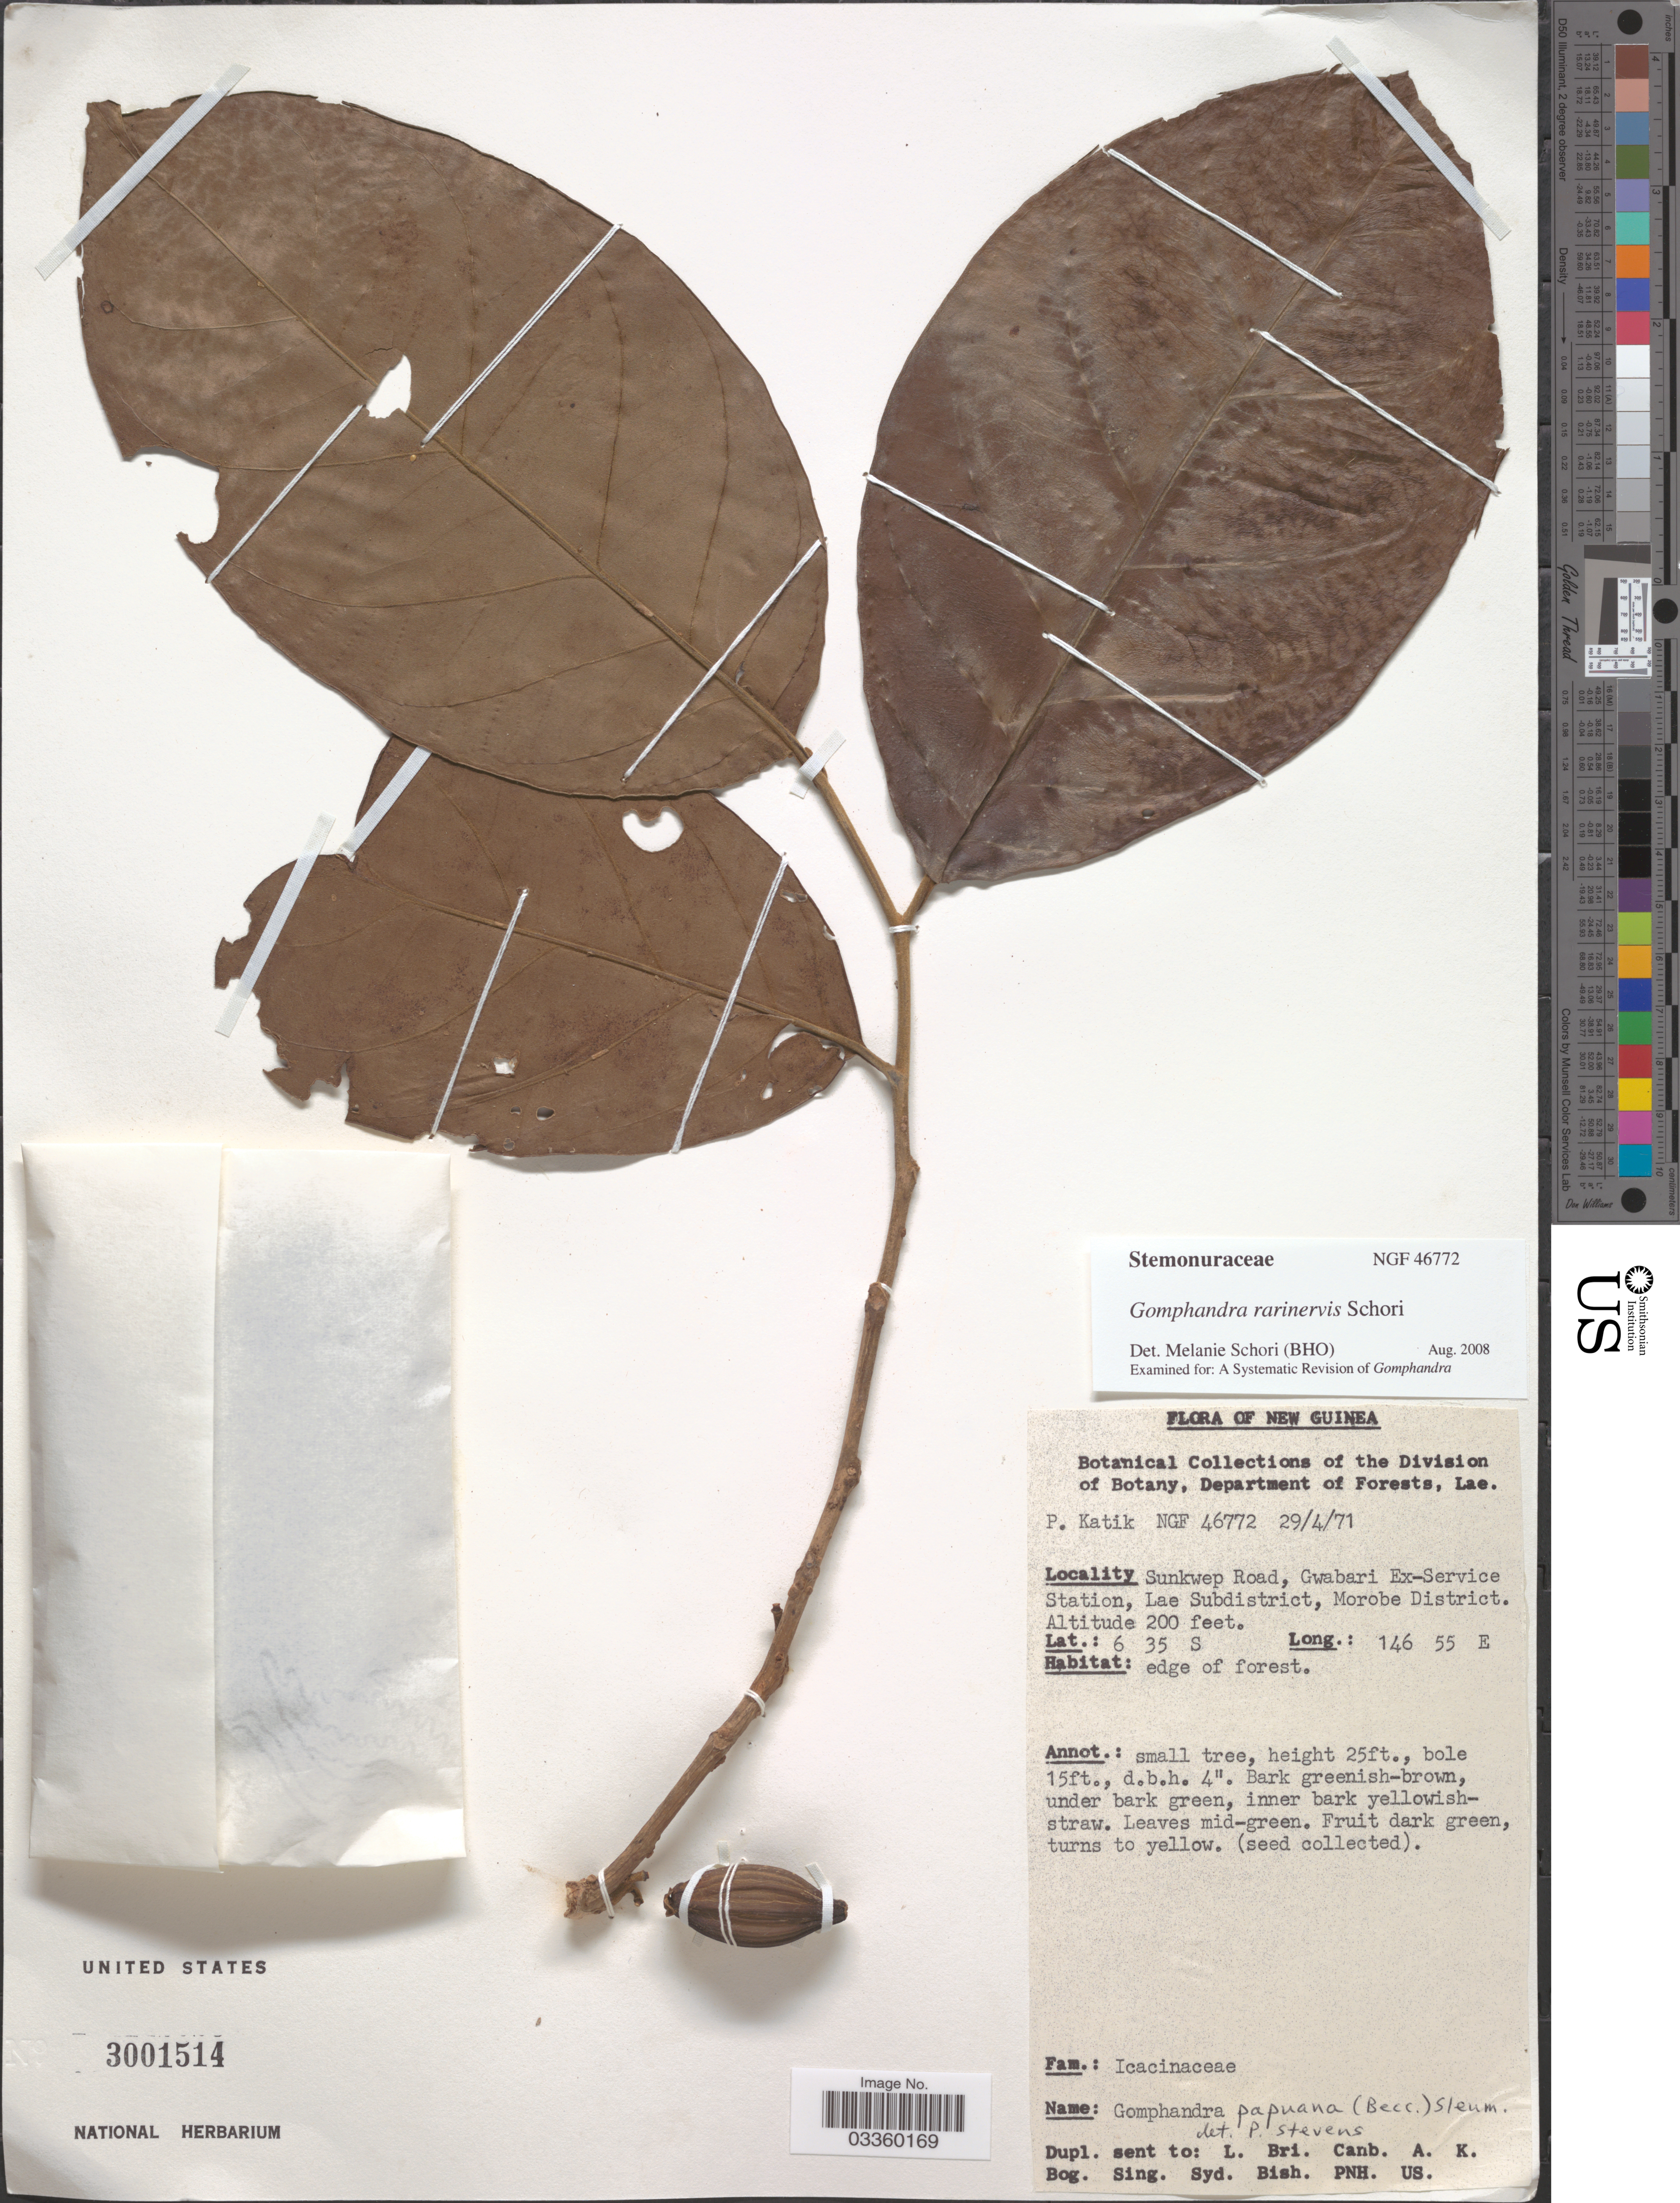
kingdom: Plantae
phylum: Tracheophyta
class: Magnoliopsida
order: Cardiopteridales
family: Stemonuraceae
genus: Gomphandra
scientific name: Gomphandra rarinervis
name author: Schori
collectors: P. Katik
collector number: NGF46772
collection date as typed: Transcribed d/m/y: 29/4/71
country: Papua New Guinea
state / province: Morobe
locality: New Guinea. Sunkwep Road, Gwabari Ex-Service Station, Lae Subdistrict. Morobe District.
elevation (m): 61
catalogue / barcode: US 3001514